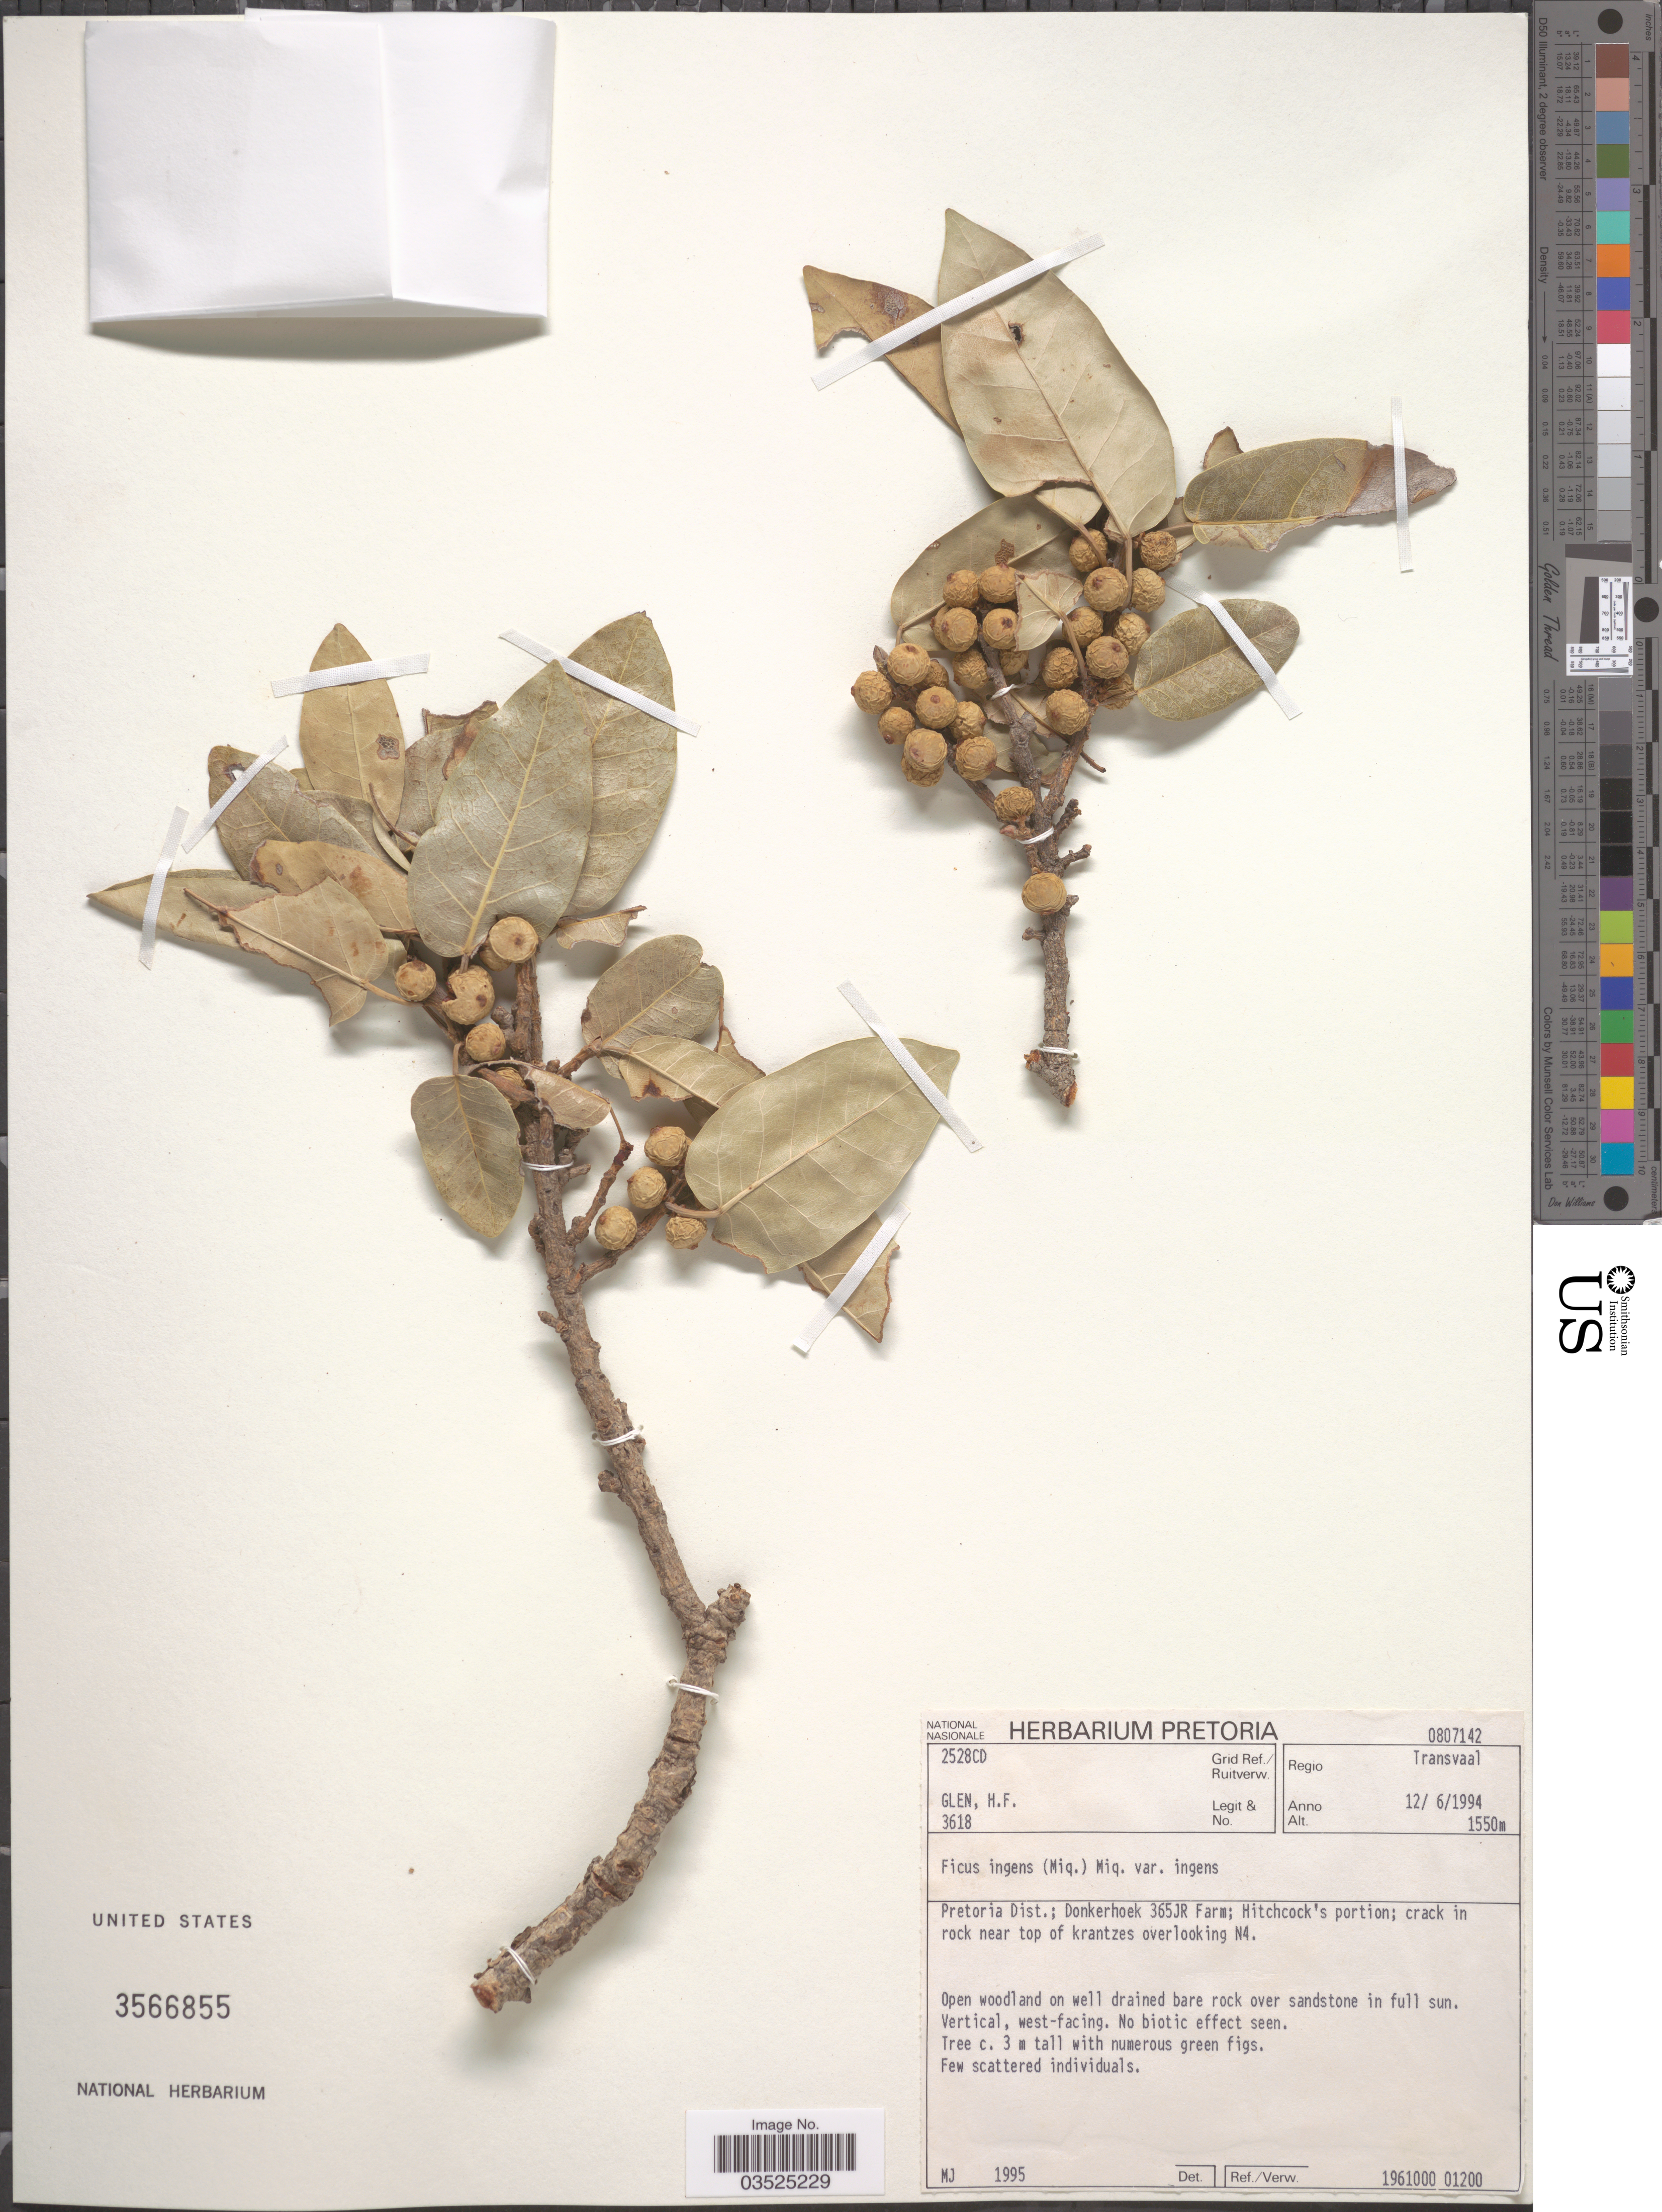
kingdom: Plantae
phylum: Tracheophyta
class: Magnoliopsida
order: Rosales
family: Moraceae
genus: Ficus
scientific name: Ficus ingens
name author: (Miq.) Miq.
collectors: H. F. Glen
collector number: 3618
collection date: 1994-06-12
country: South Africa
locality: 2528CD Grid Ref./ Ruitverw. Regio Transvaal. Pretoria Dist.; Donkerhoek 365JR Farm; Hitchcock's portion; crack in rock near top of krantzes overlooking N4.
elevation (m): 1550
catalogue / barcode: US 3566855